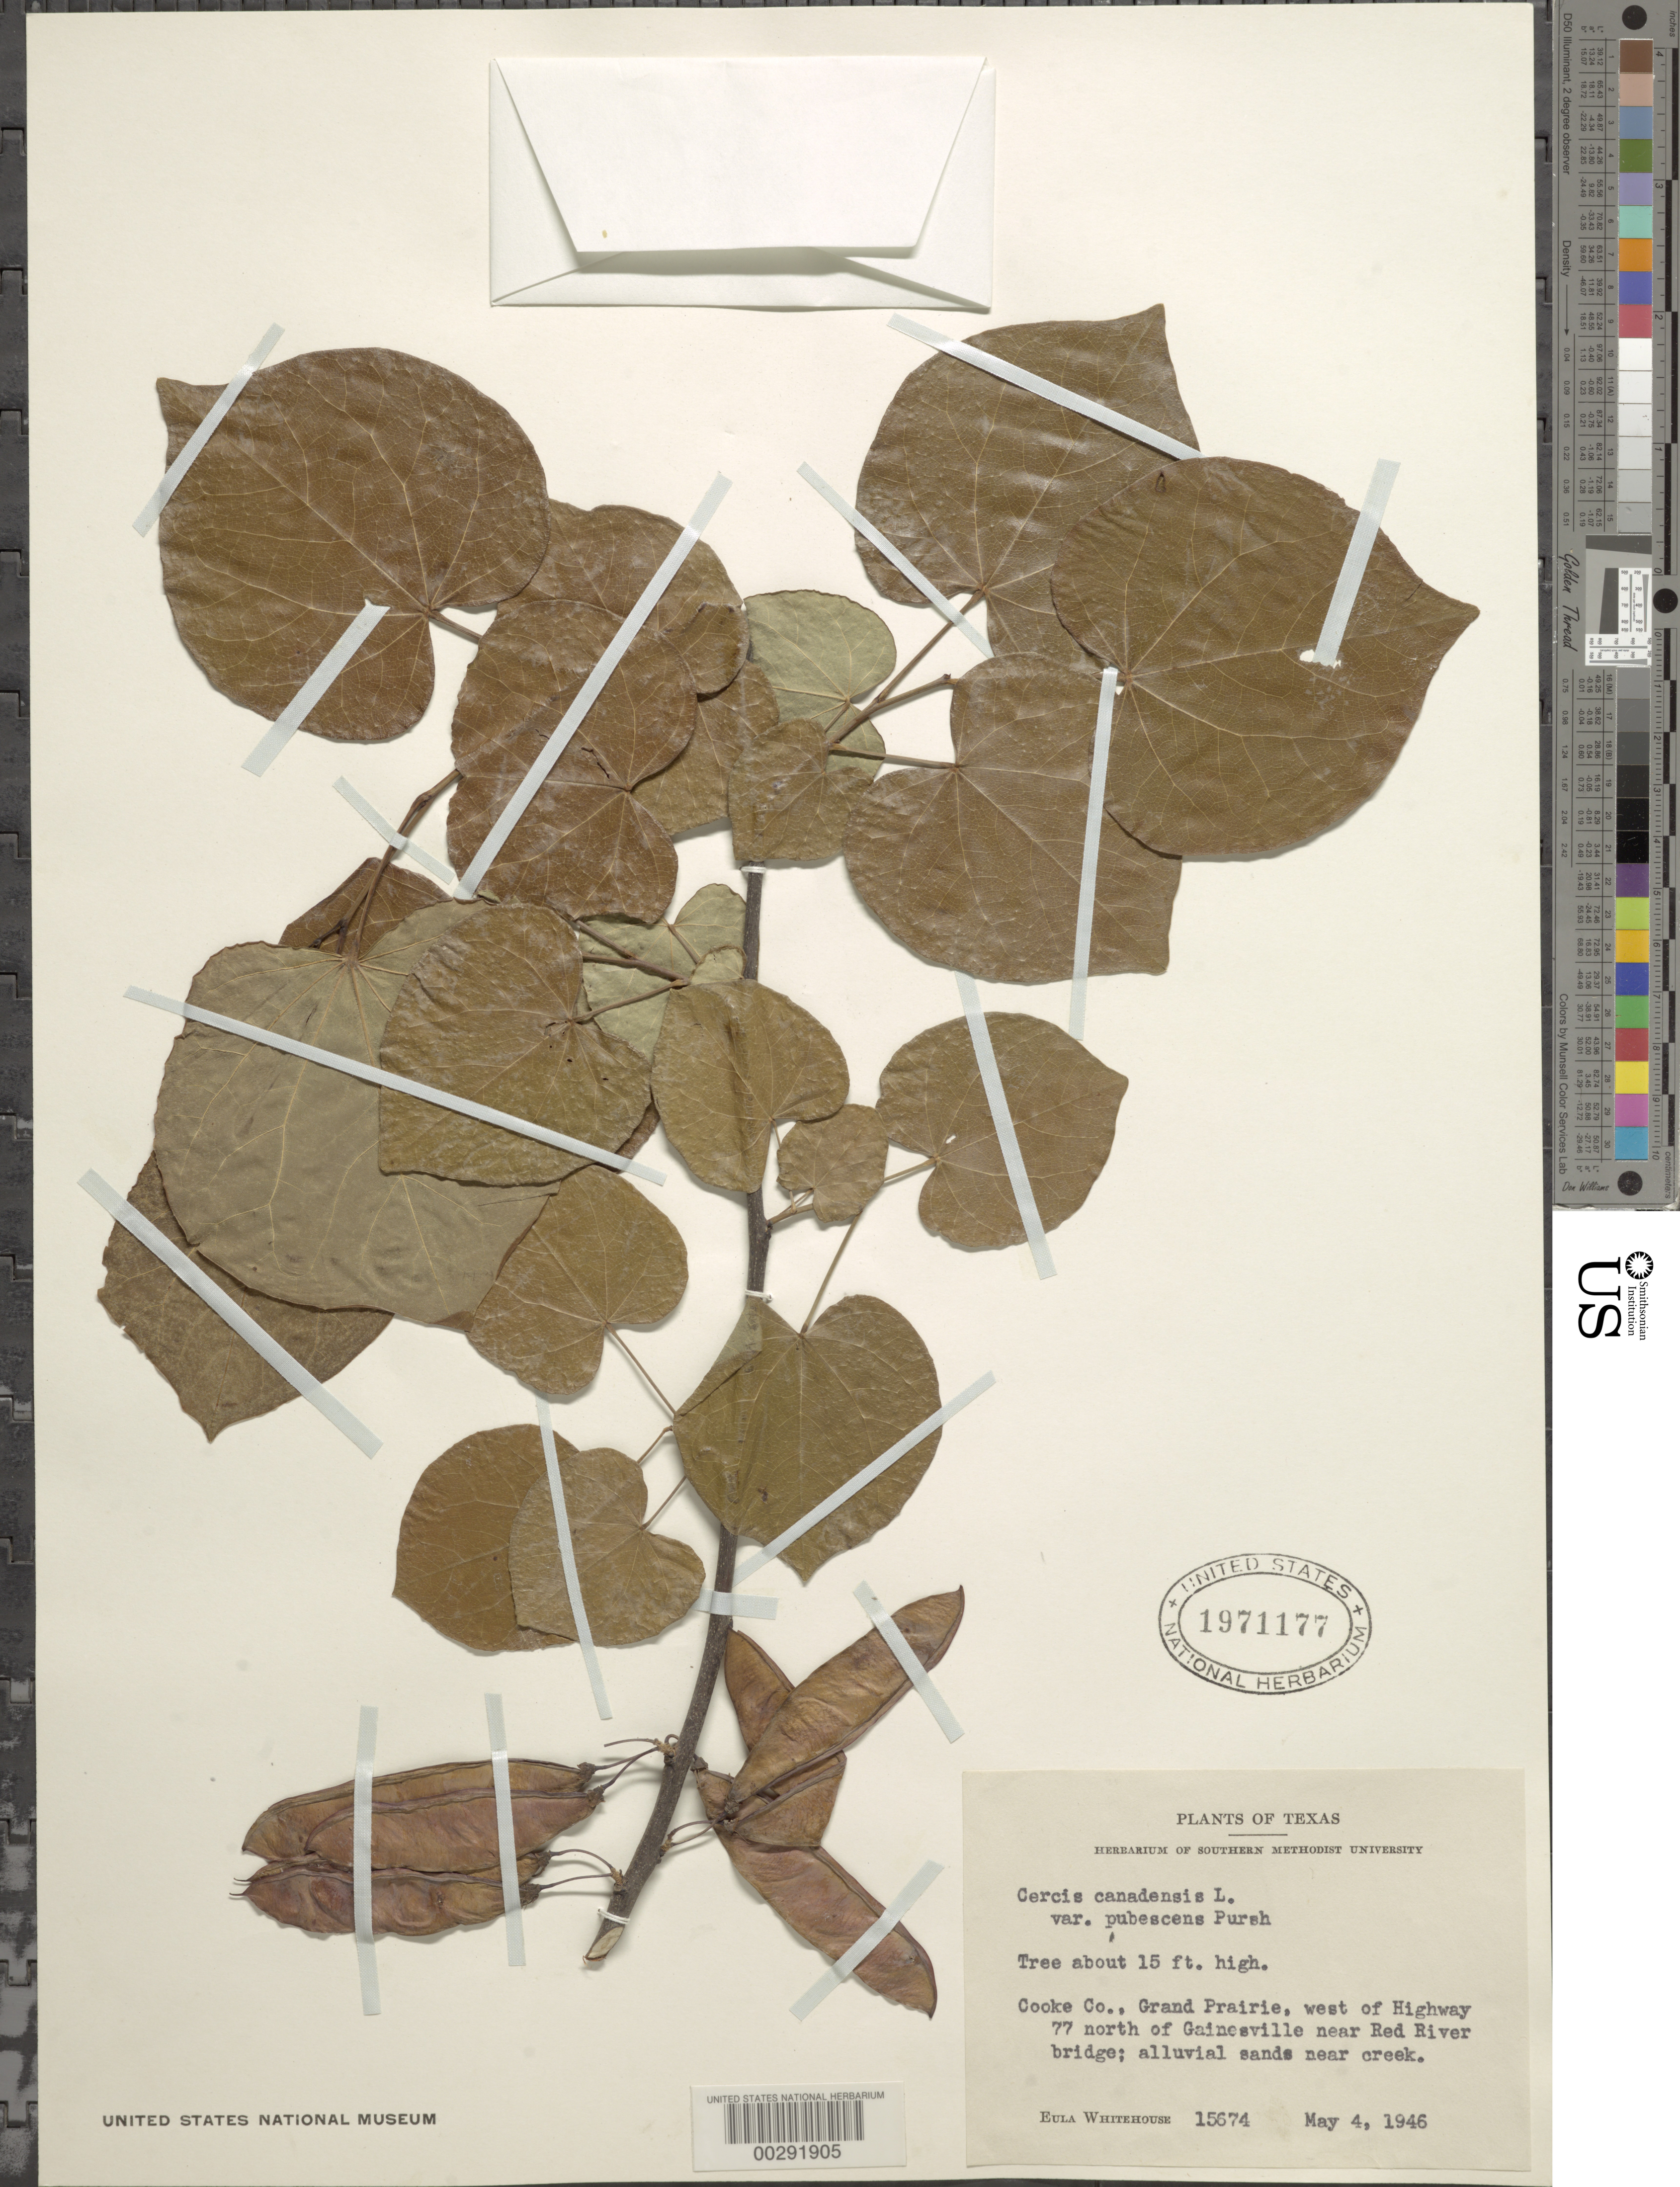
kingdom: Plantae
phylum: Tracheophyta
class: Magnoliopsida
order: Fabales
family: Fabaceae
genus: Cercis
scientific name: Cercis canadensis var. pubescens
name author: Pursh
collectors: E. Whitehouse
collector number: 15674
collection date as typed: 04 May 1946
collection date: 1946-05-04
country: United States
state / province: Texas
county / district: Cooke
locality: Grand prairie, w of hwy 77 n of gainesville near red river bridge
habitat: Alluvial sands near creek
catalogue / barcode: US 1971177